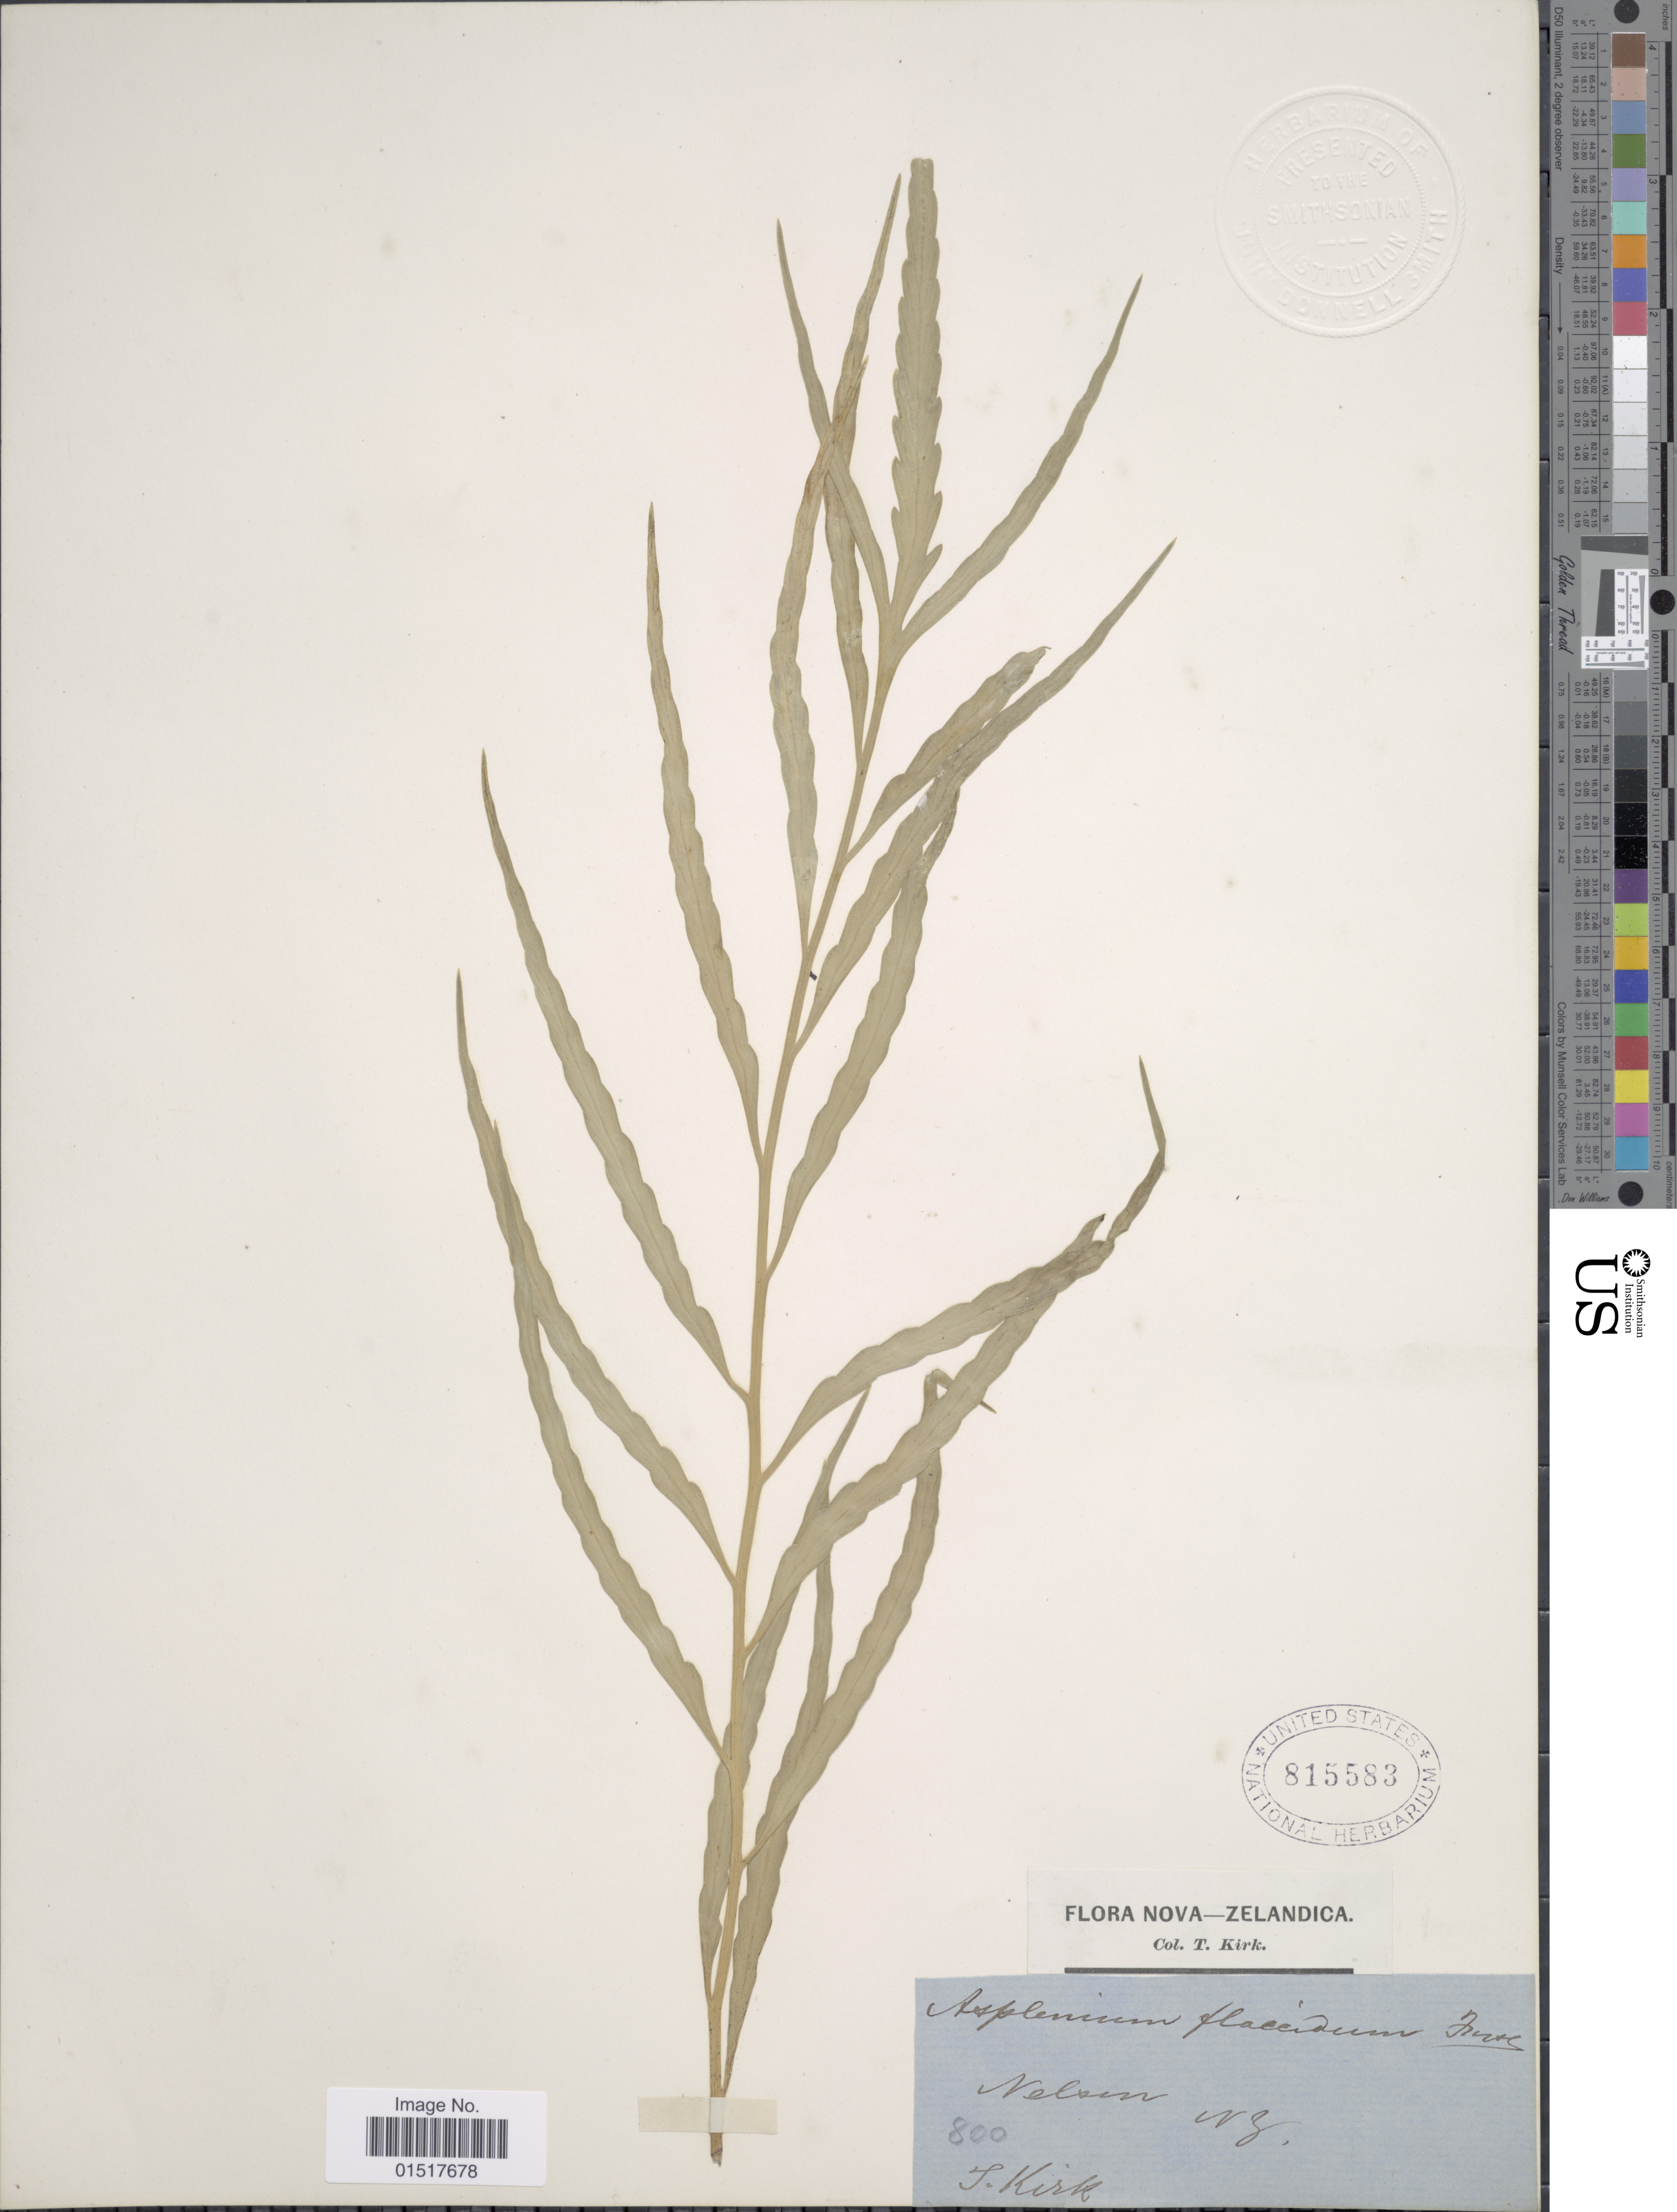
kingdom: Plantae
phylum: Tracheophyta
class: Polypodiopsida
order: Polypodiales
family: Aspleniaceae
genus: Asplenium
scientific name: Asplenium flaccidum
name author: Bonap.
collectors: T. Kirk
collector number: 800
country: New Zealand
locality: Nelson.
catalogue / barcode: US 815583